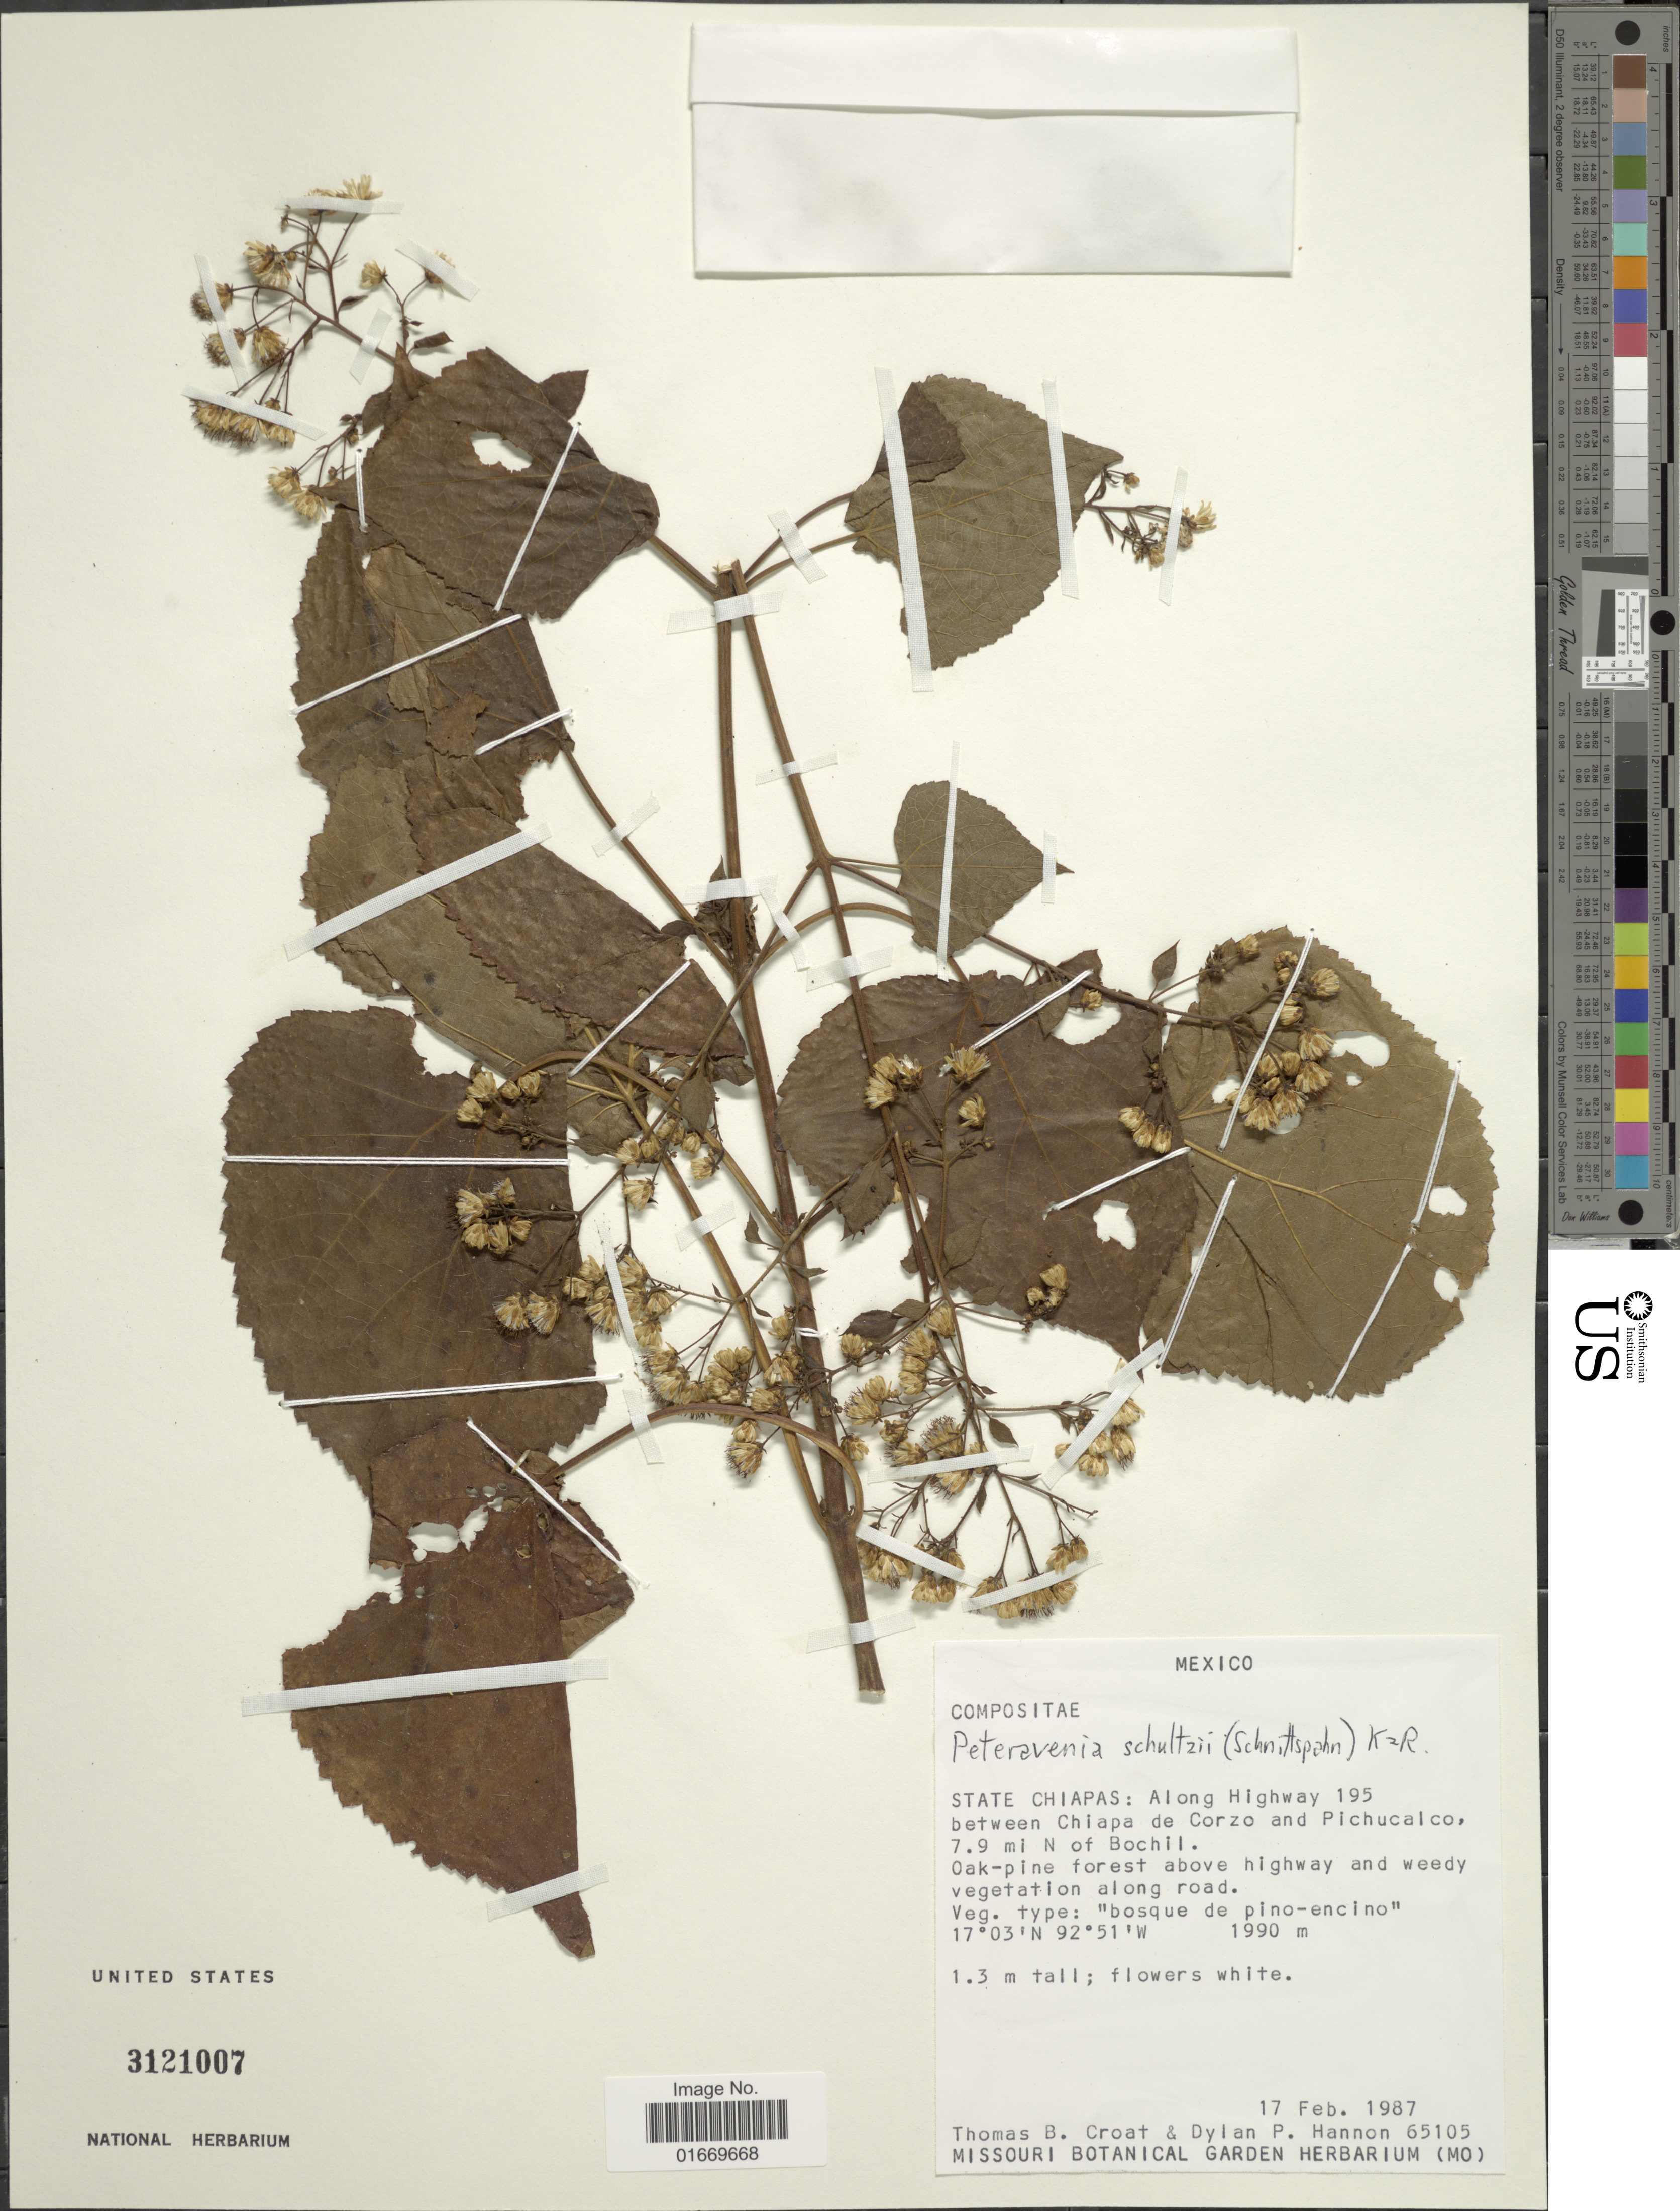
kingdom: Plantae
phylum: Tracheophyta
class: Magnoliopsida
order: Asterales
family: Asteraceae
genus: Peteravenia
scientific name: Peteravenia schultzii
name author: (Schnittsp.) R.M. King & H. Rob.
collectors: T. B. Croat & D. Hannon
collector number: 65105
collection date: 1987-02-17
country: Mexico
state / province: Chiapas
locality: Mexico. State Chiapas: Along Highway 195 between Chiapa de Corzo and pichucalco, 7.9 mi N of Bochil. Oak-pine forest above highway and weedy vegetation along road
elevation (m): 1990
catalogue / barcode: US 3121007